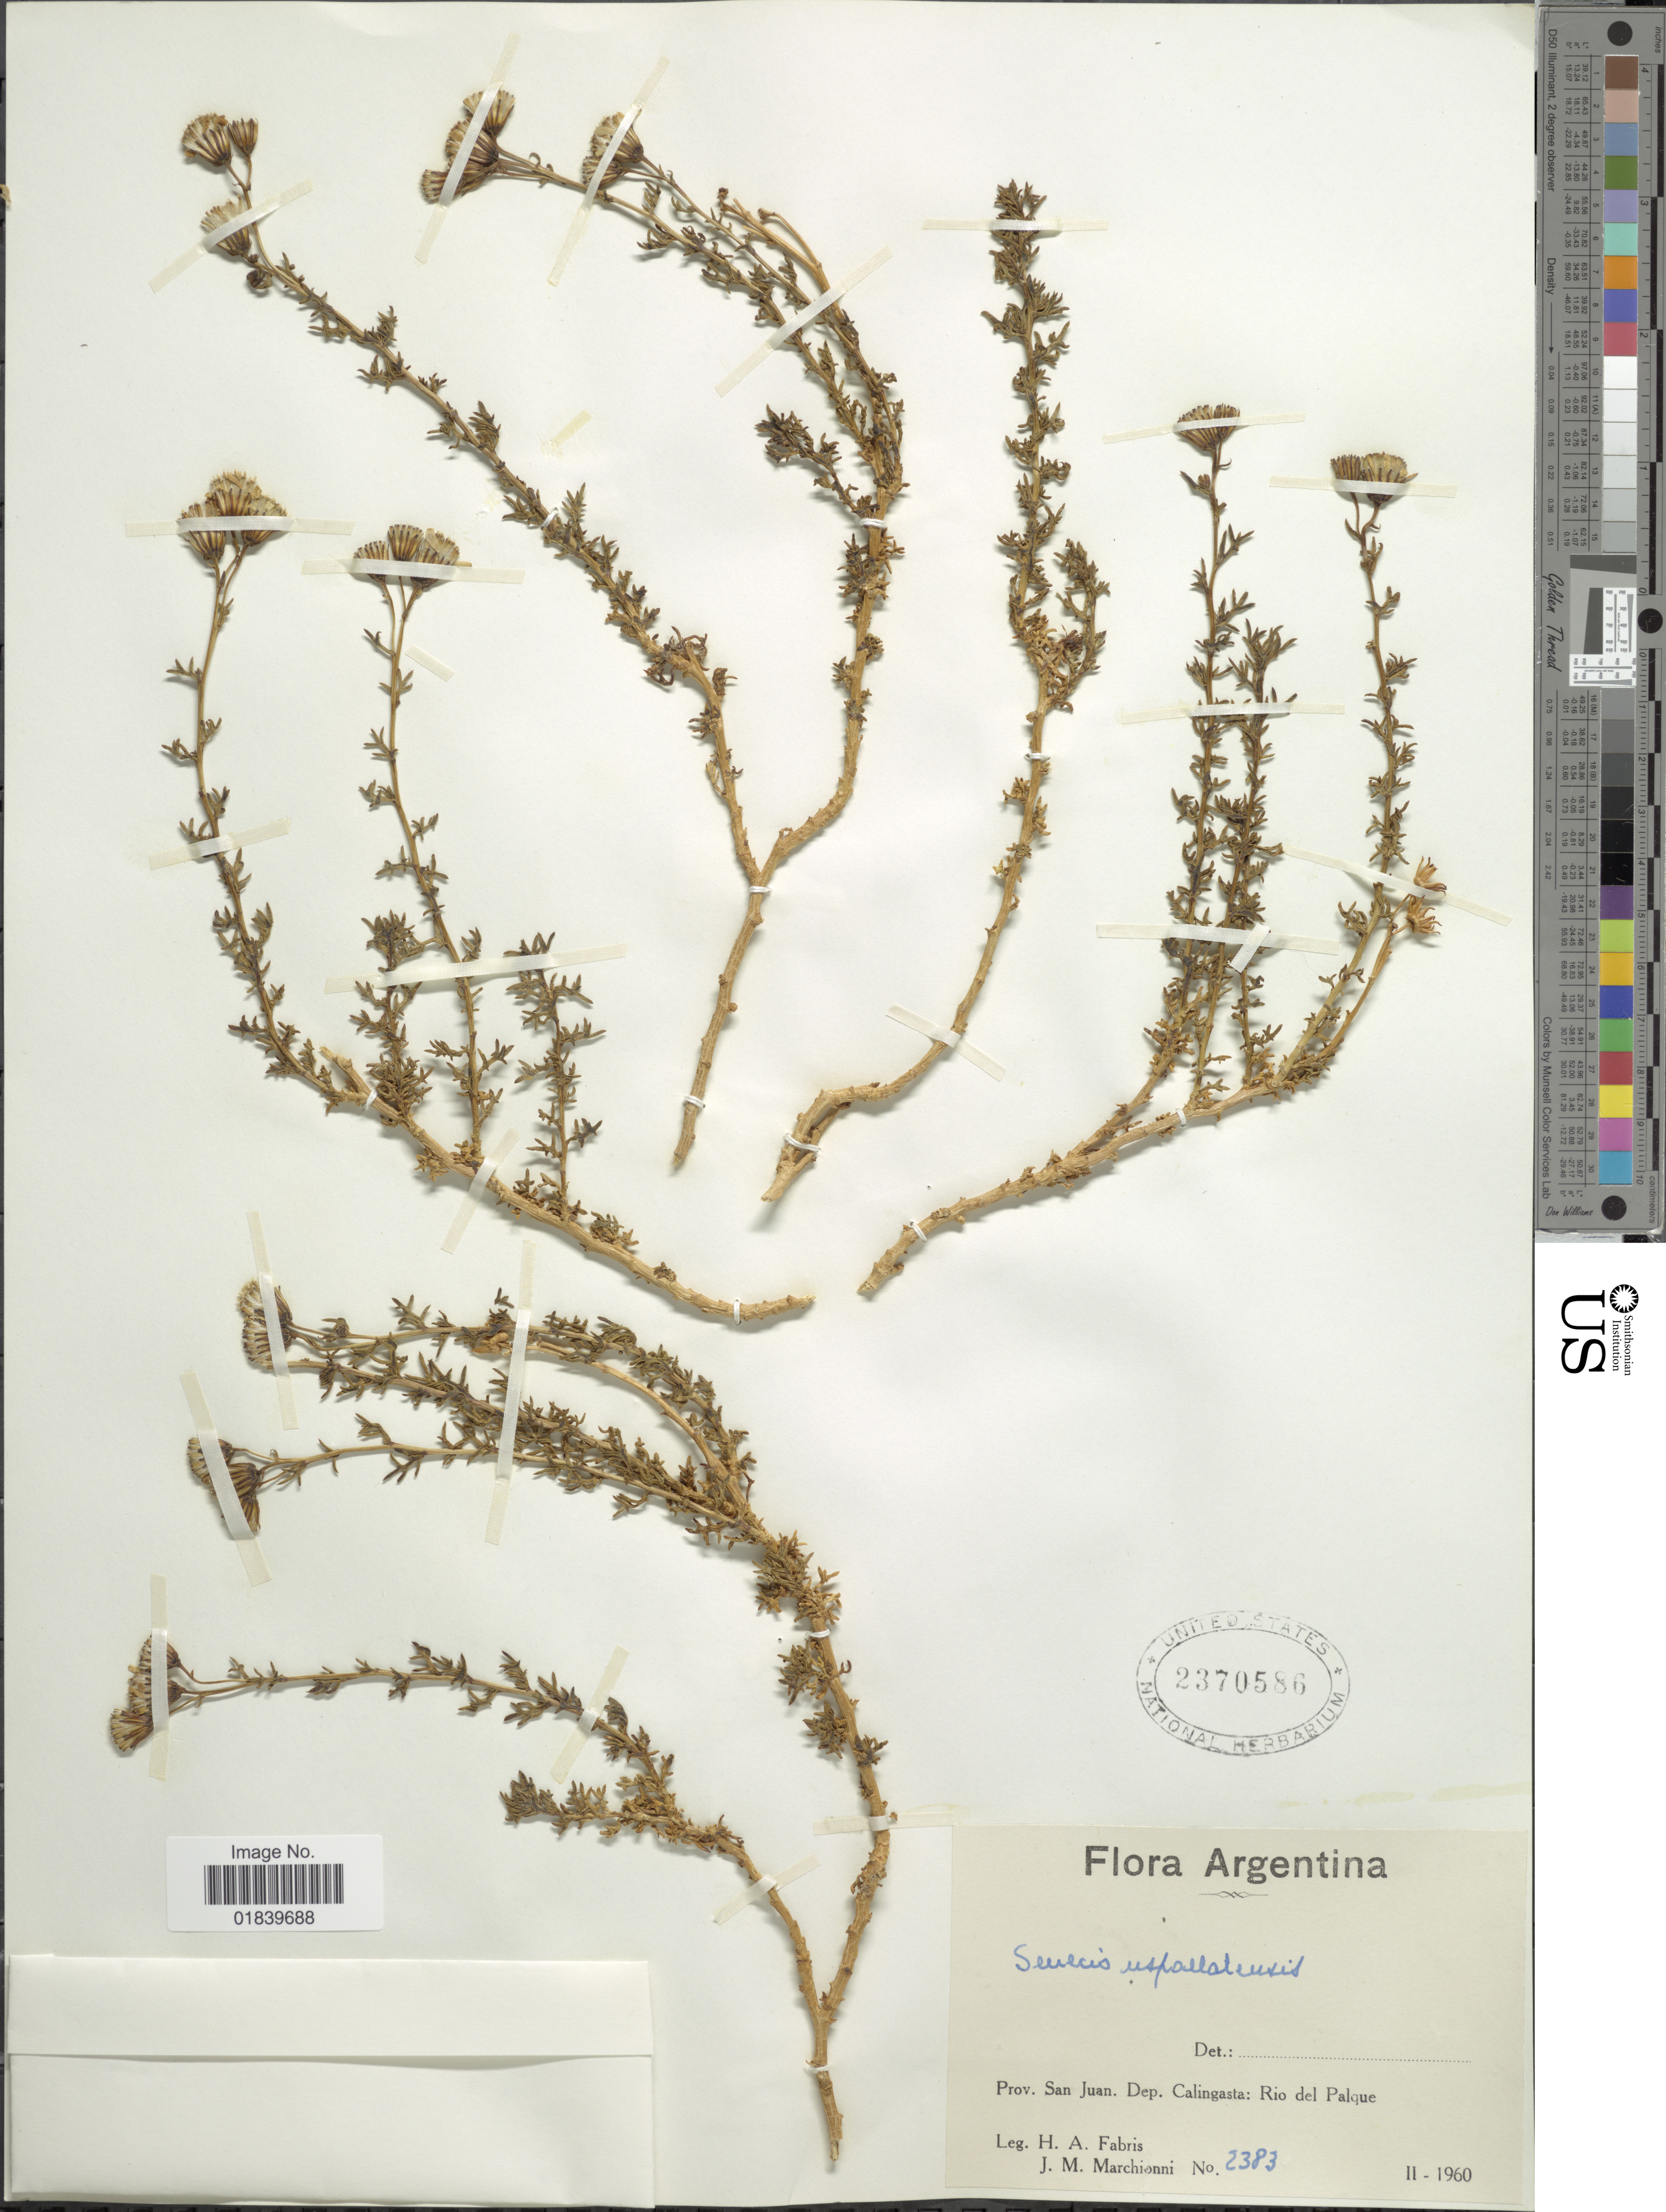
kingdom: Plantae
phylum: Tracheophyta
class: Magnoliopsida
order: Asterales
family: Asteraceae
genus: Senecio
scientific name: Senecio uspallatensis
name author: Hook. & Arn.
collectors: H. A. Fabris & J. Marchionni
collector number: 2383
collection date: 1960-02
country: Argentina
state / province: San Juan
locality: Prov. San Juan. Dep. Calingasta: Rio del Palque.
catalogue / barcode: US 2370586